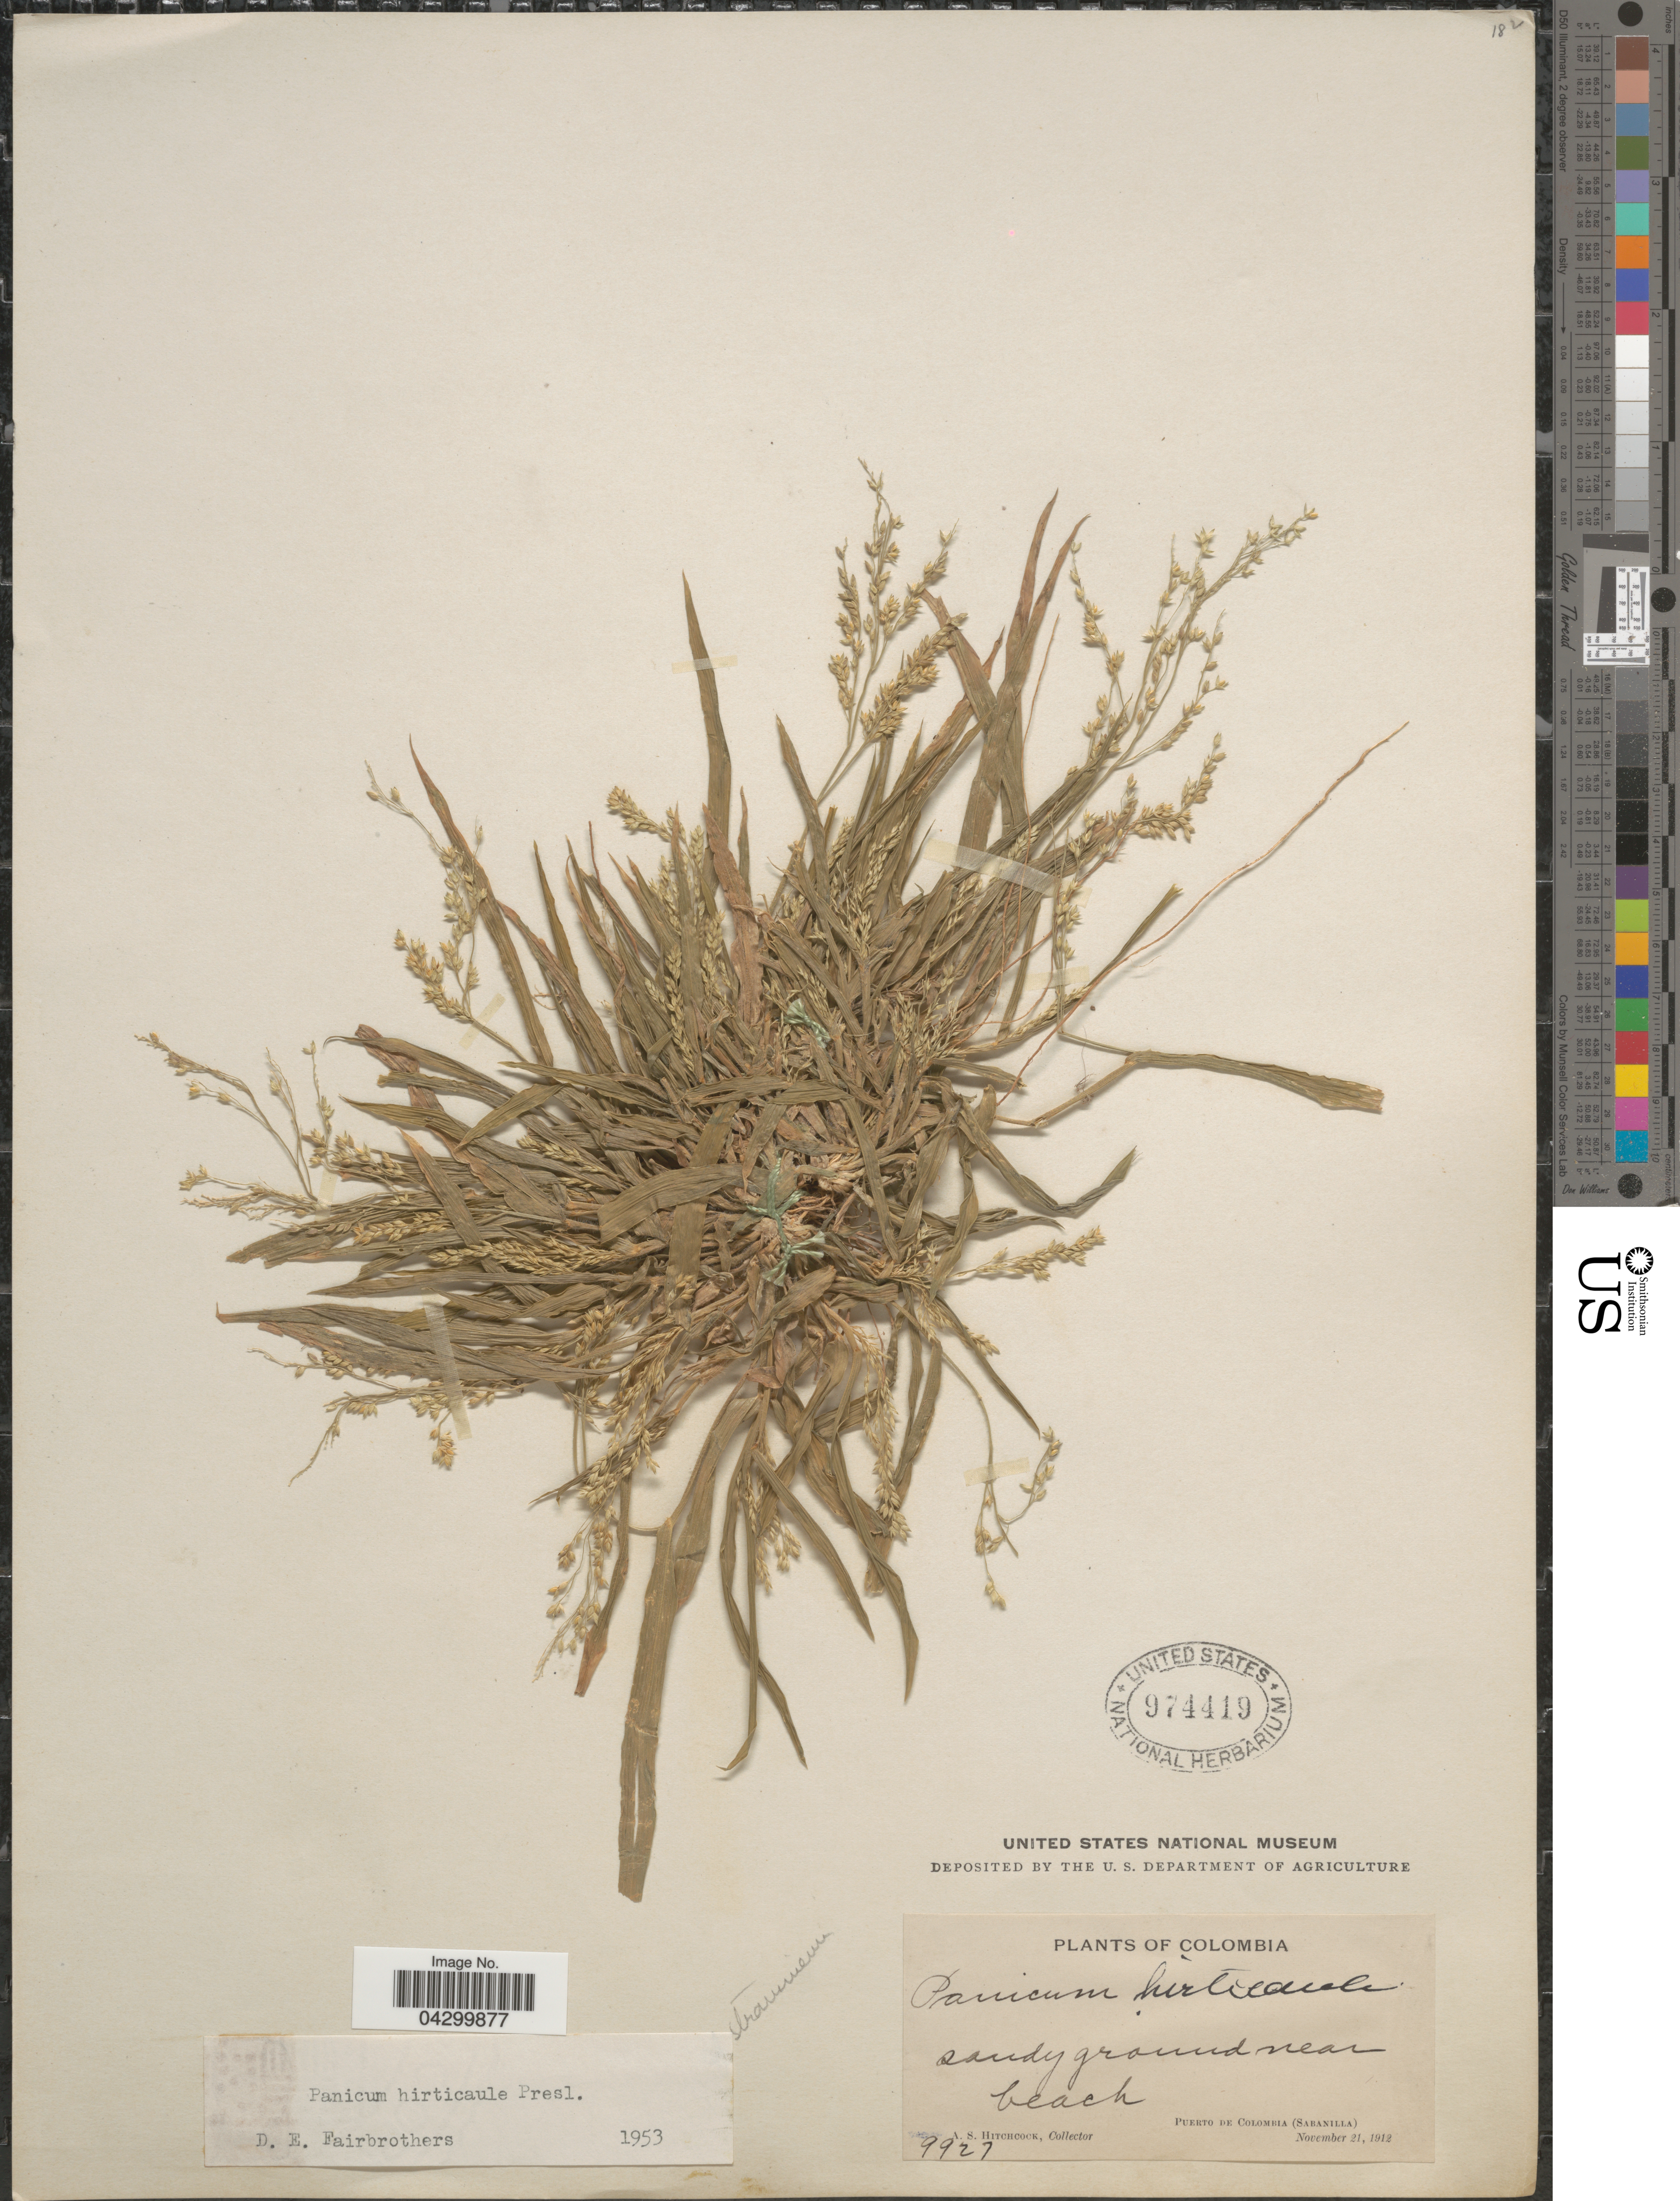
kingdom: Plantae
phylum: Tracheophyta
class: Liliopsida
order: Poales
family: Poaceae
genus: Panicum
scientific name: Panicum hirticaule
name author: J. Presl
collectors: A. S. Hitchcock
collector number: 9927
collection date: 1912-11-21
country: Colombia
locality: Sandy ground near beach. Puerto de Colombia (Sabanilla).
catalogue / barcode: US 974419